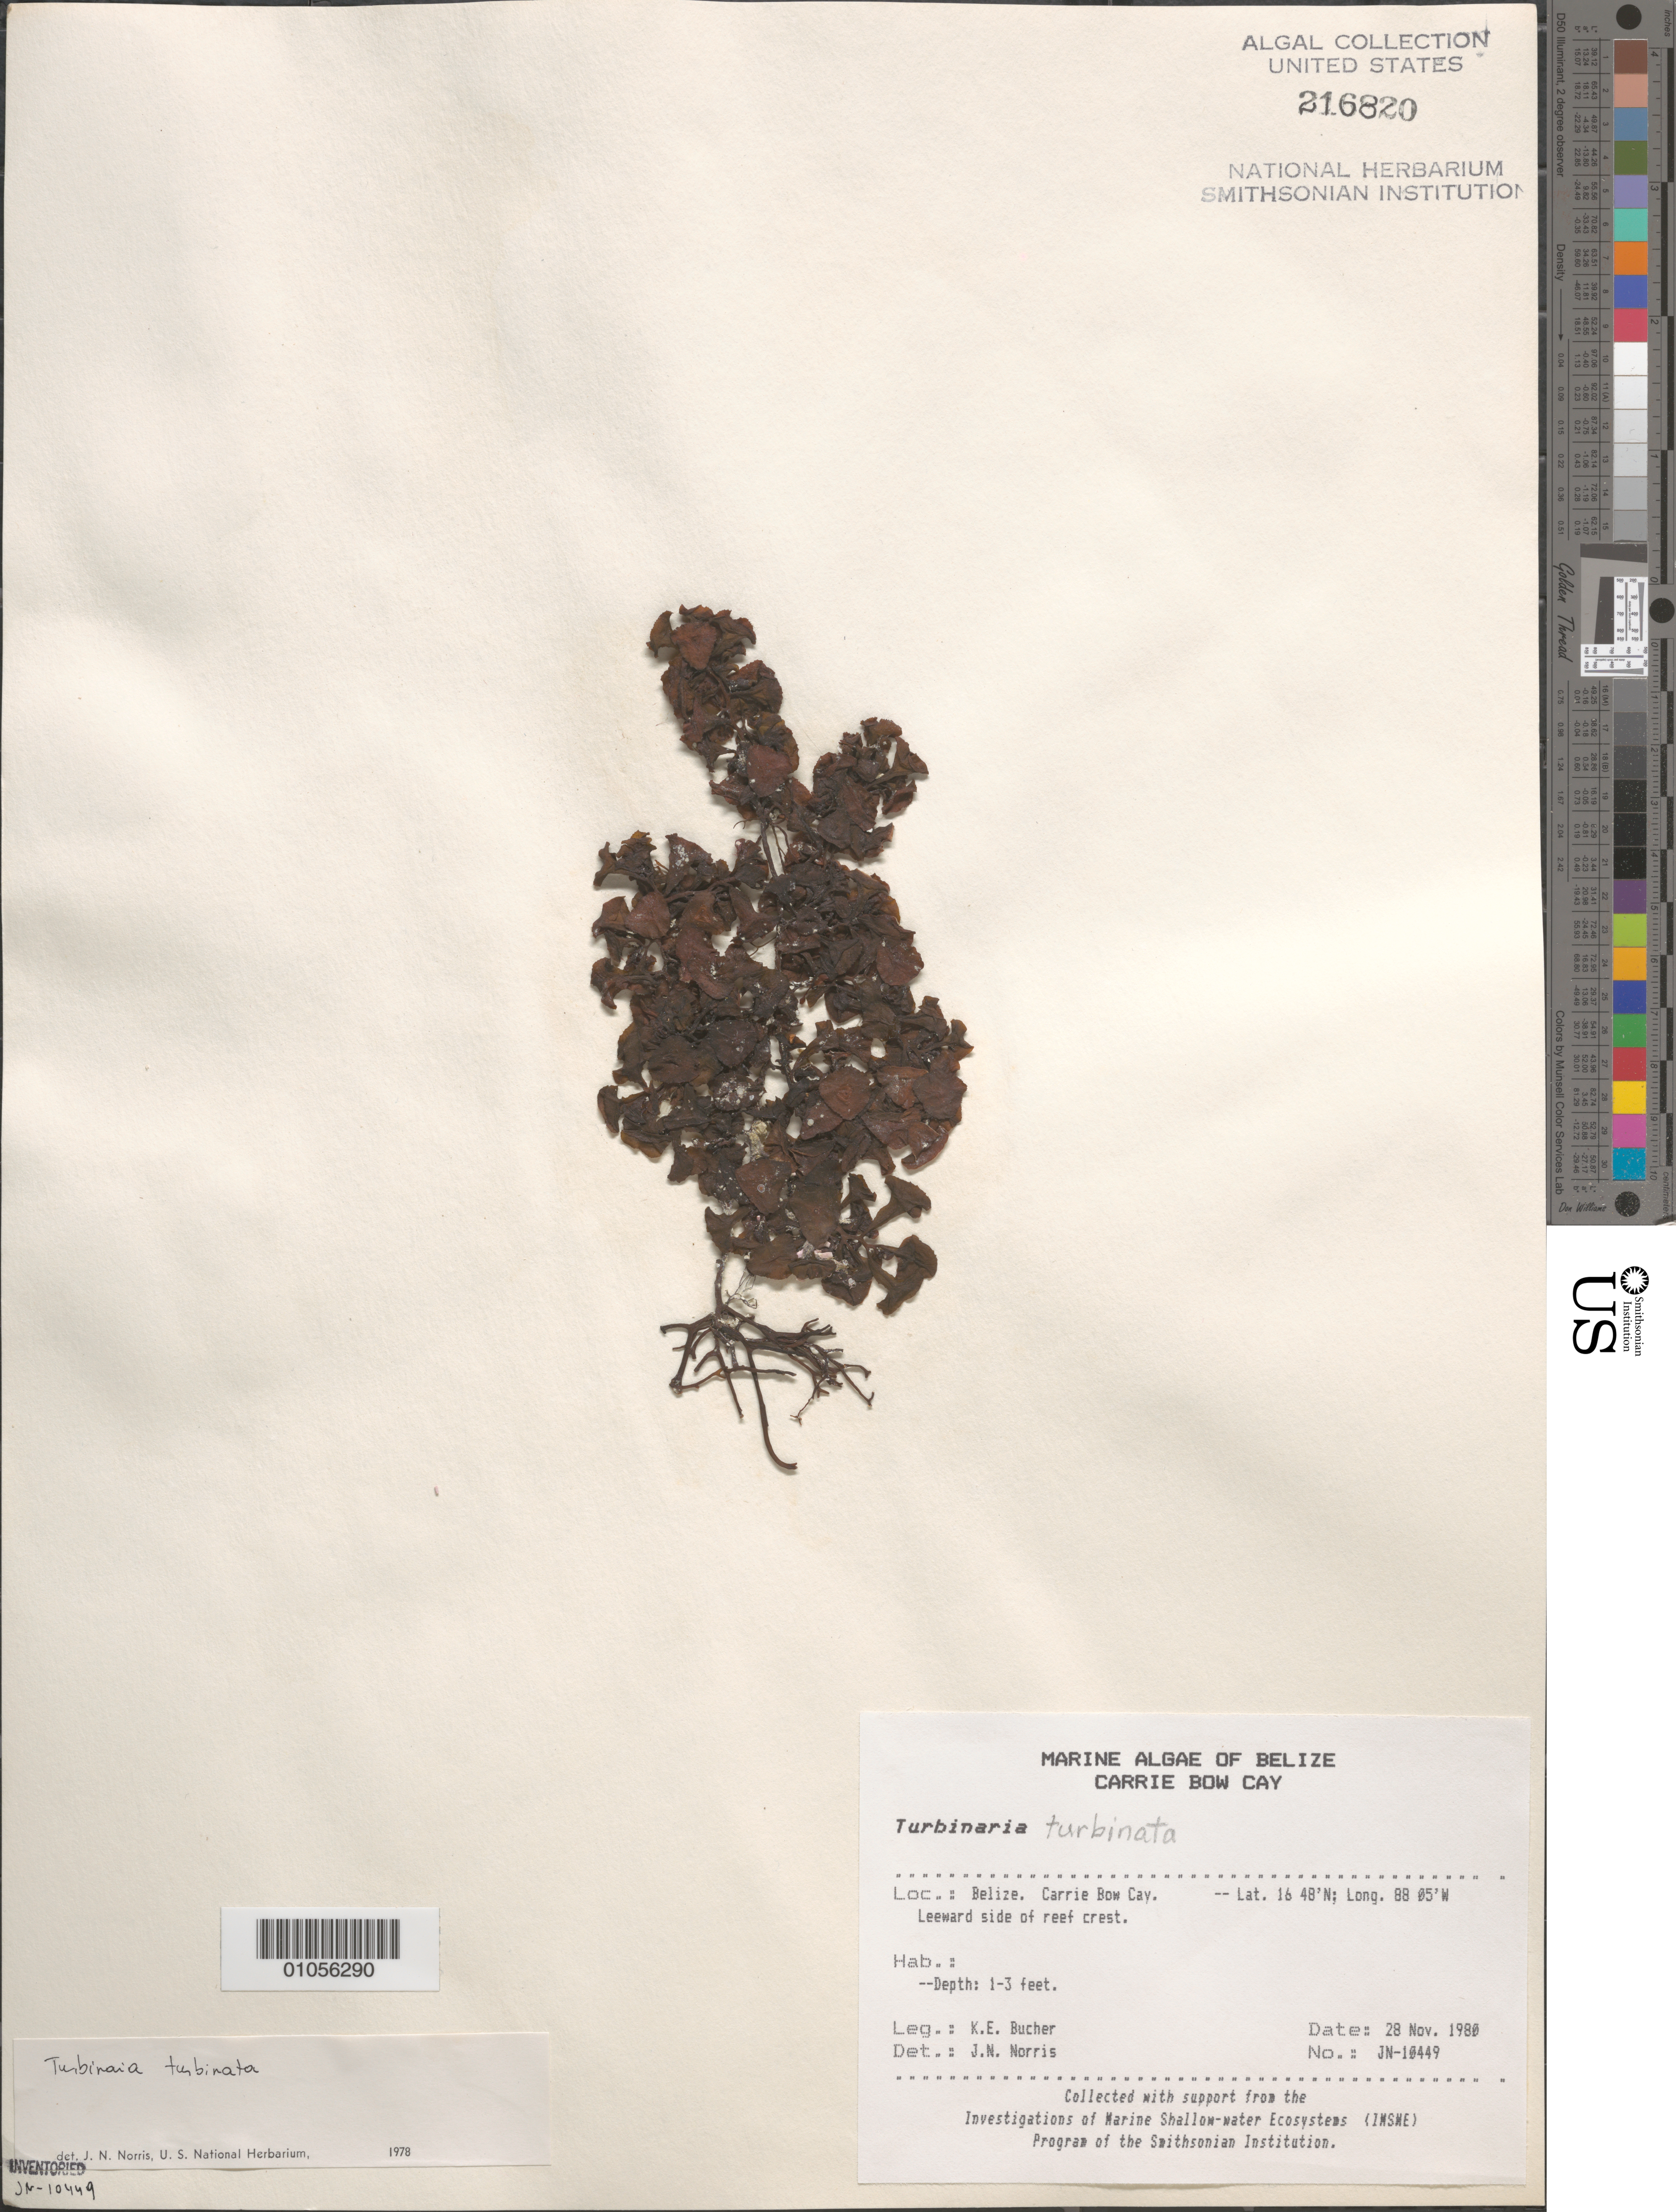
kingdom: Chromista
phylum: Ochrophyta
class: Phaeophyceae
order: Fucales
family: Sargassaceae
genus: Turbinaria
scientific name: Turbinaria turbinata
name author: (L.) Kuntze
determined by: Norris, James N.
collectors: K. E. Bucher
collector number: JN-10449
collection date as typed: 28 Nov 1980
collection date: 1980-11-28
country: Belize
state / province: Stann Creek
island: Carrie Bow Cay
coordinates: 16 48'N, 88 05'W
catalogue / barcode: US 216820